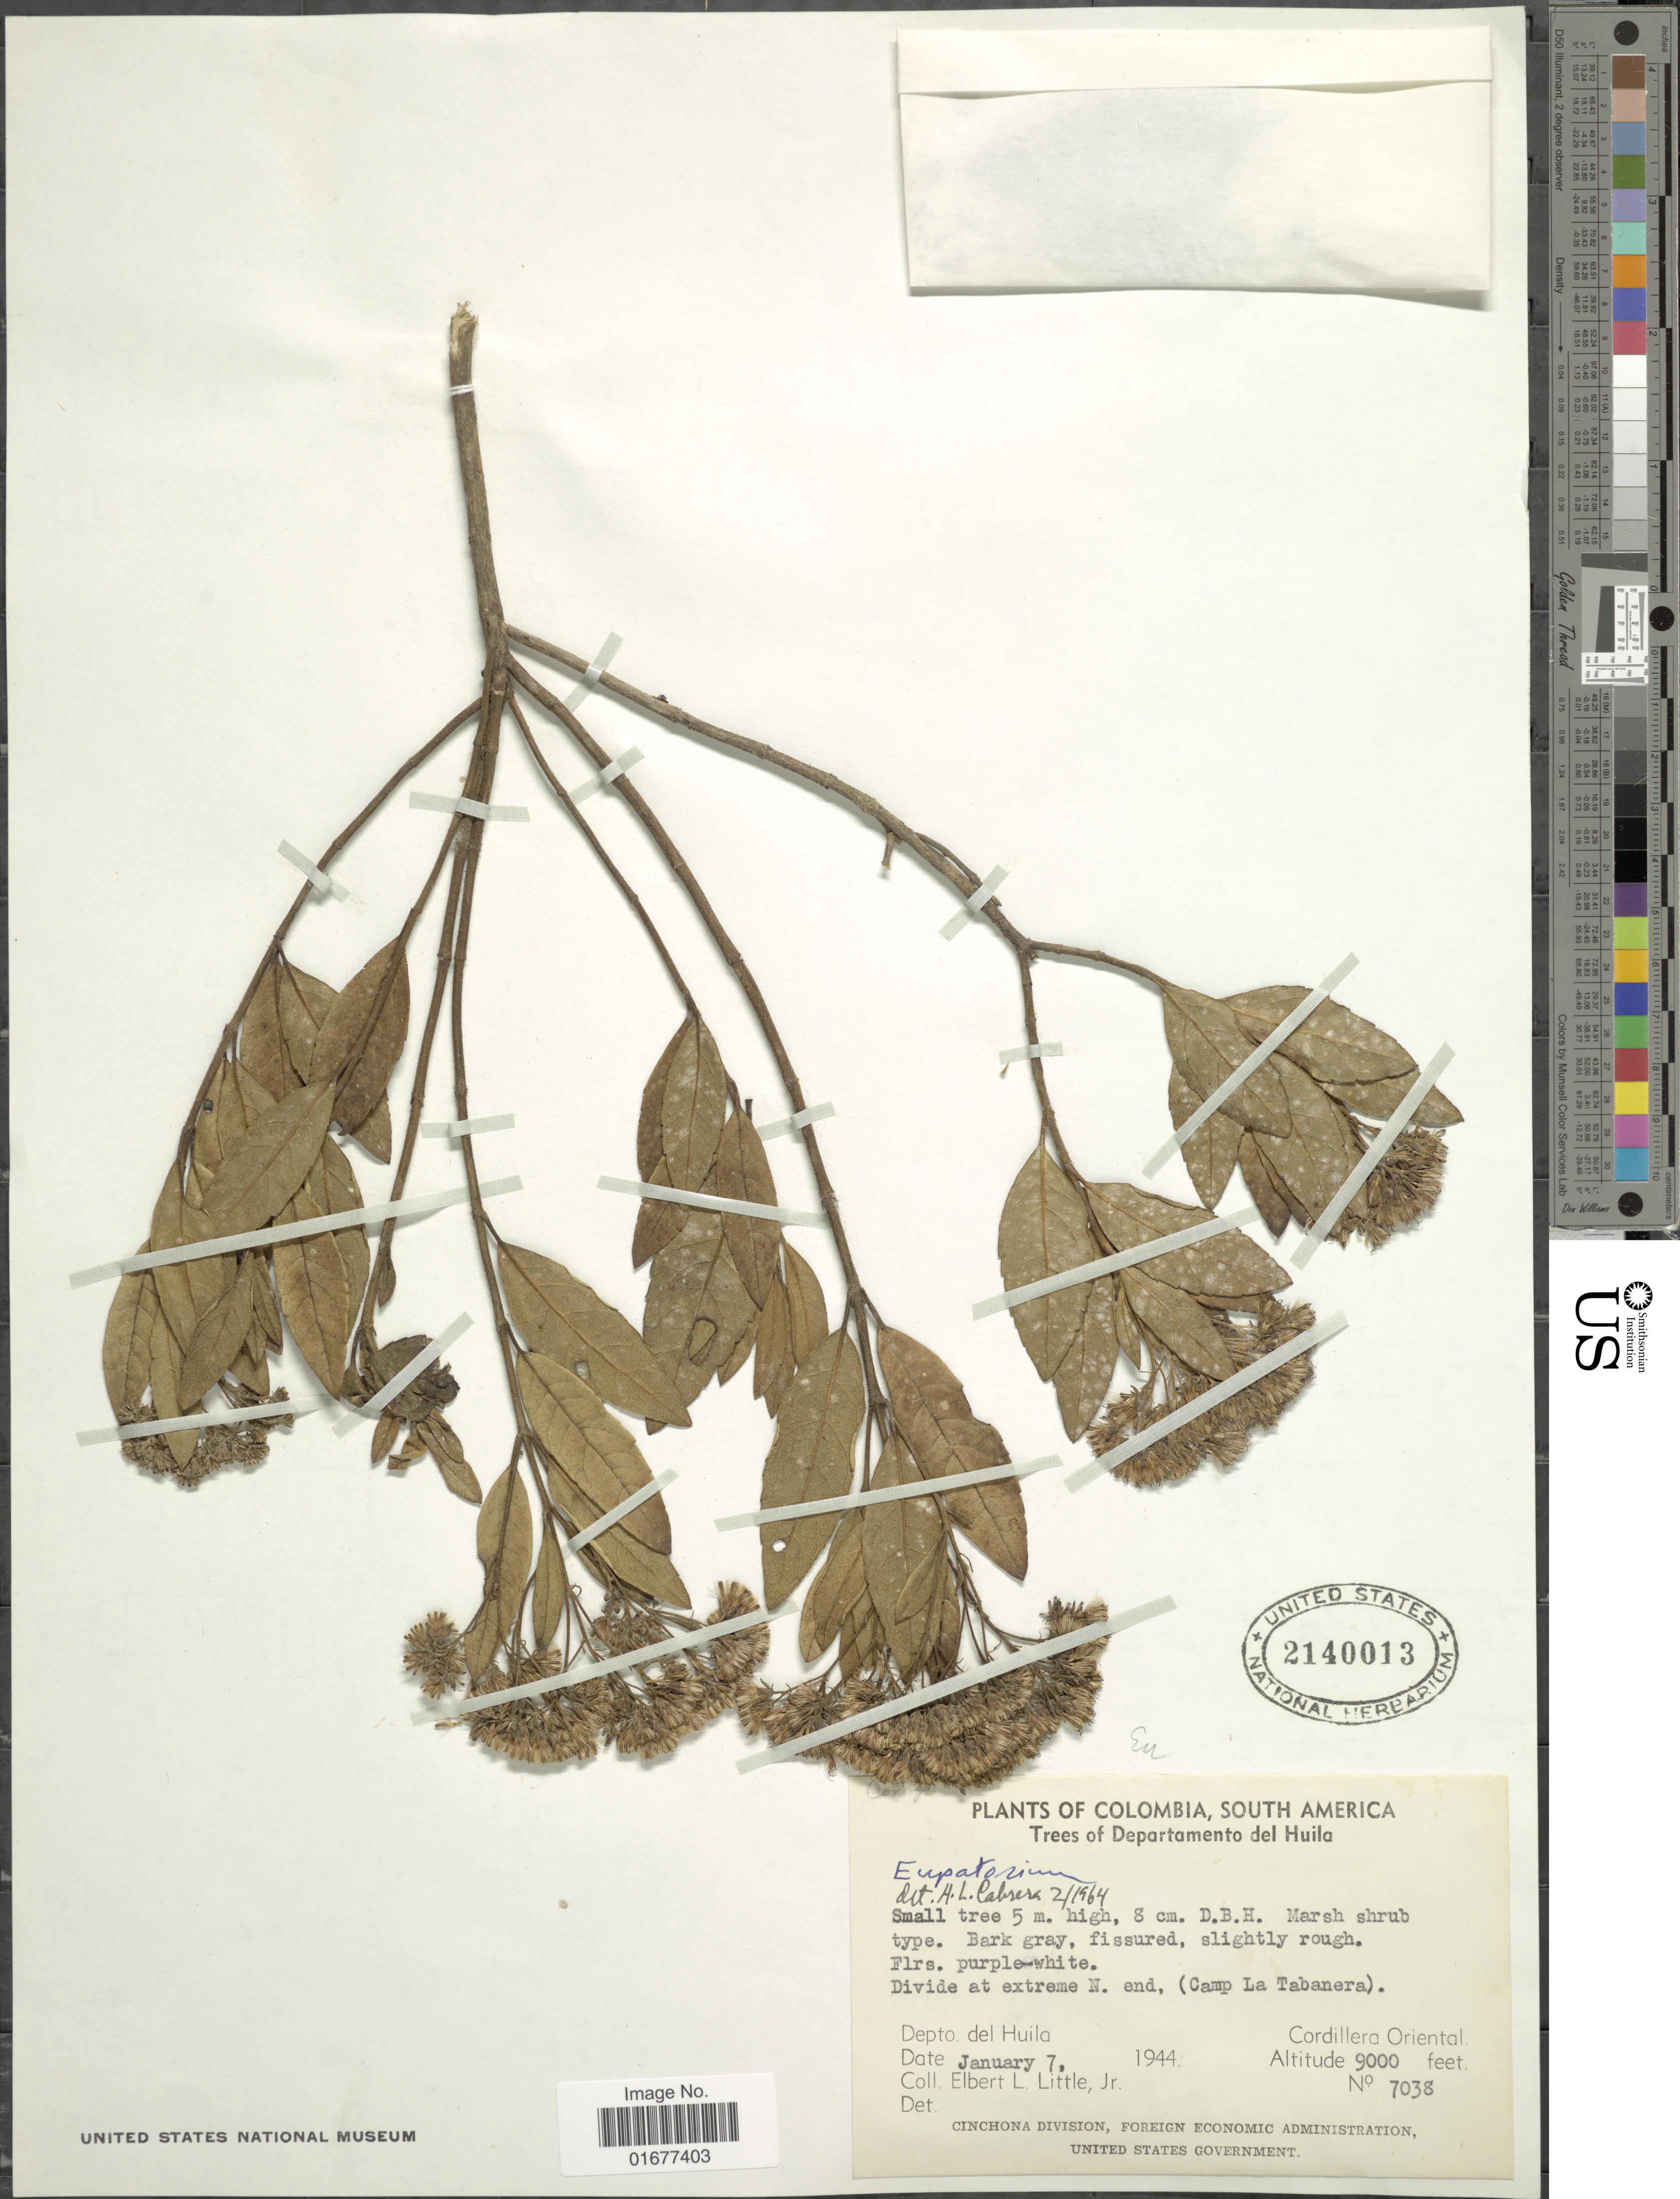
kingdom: Plantae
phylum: Tracheophyta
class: Magnoliopsida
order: Asterales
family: Asteraceae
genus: Ageratina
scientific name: Ageratina glyptophlebia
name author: (B.L. Rob.) R.M. King & H. Rob.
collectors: E. L. Little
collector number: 7038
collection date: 1944-01-07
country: Colombia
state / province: Huila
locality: Divide at extreme N. end, ( Campa La Tabanera) Depto. del Huila, Cordillera Oriental,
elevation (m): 2743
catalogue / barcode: US 2140013